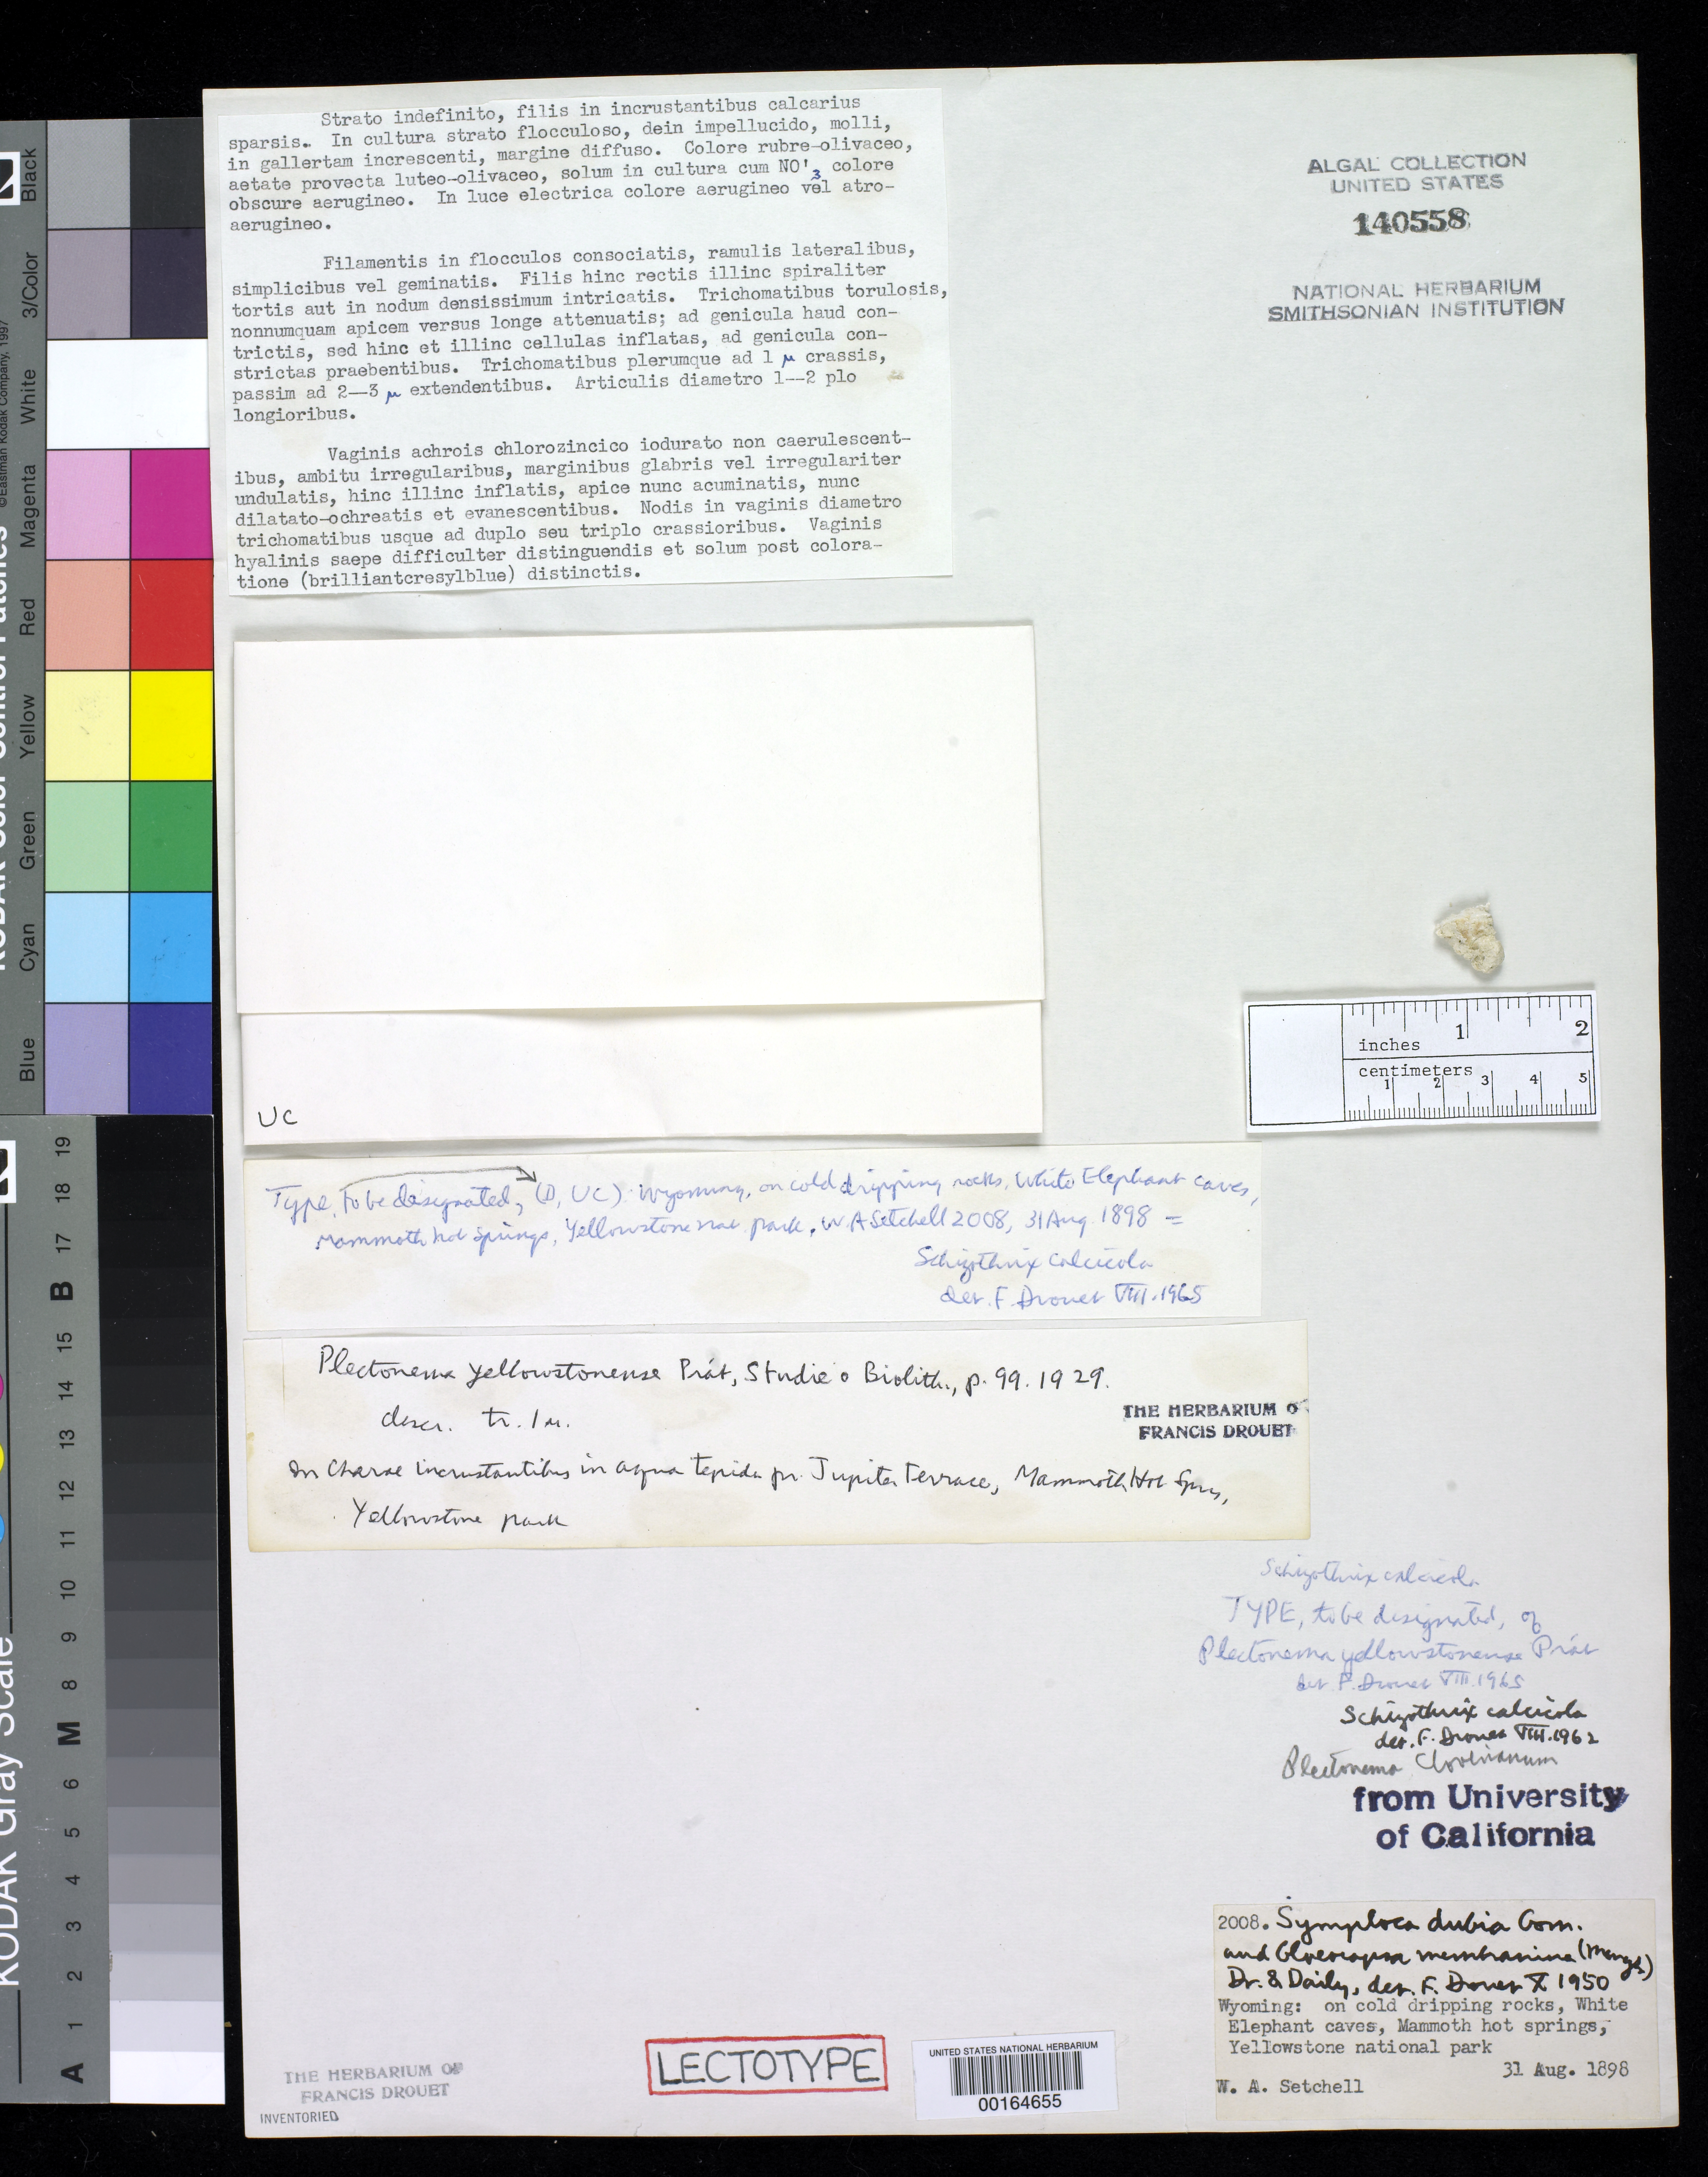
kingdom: Bacteria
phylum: Cyanobacteria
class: Cyanobacteriia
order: Cyanobacteriales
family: Oscillatoriaceae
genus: Plectonema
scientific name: Plectonema yellowstonense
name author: Prat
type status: Lectotype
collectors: W. Setchell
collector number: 2008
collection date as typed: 31 Aug 1898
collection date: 1898-08-31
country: United States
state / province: Wyoming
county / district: Park County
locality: Yellowstone National Park, Mammoth Hot Springs, White Elephant Caves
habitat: On cold dripping rocks.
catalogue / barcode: US 140558